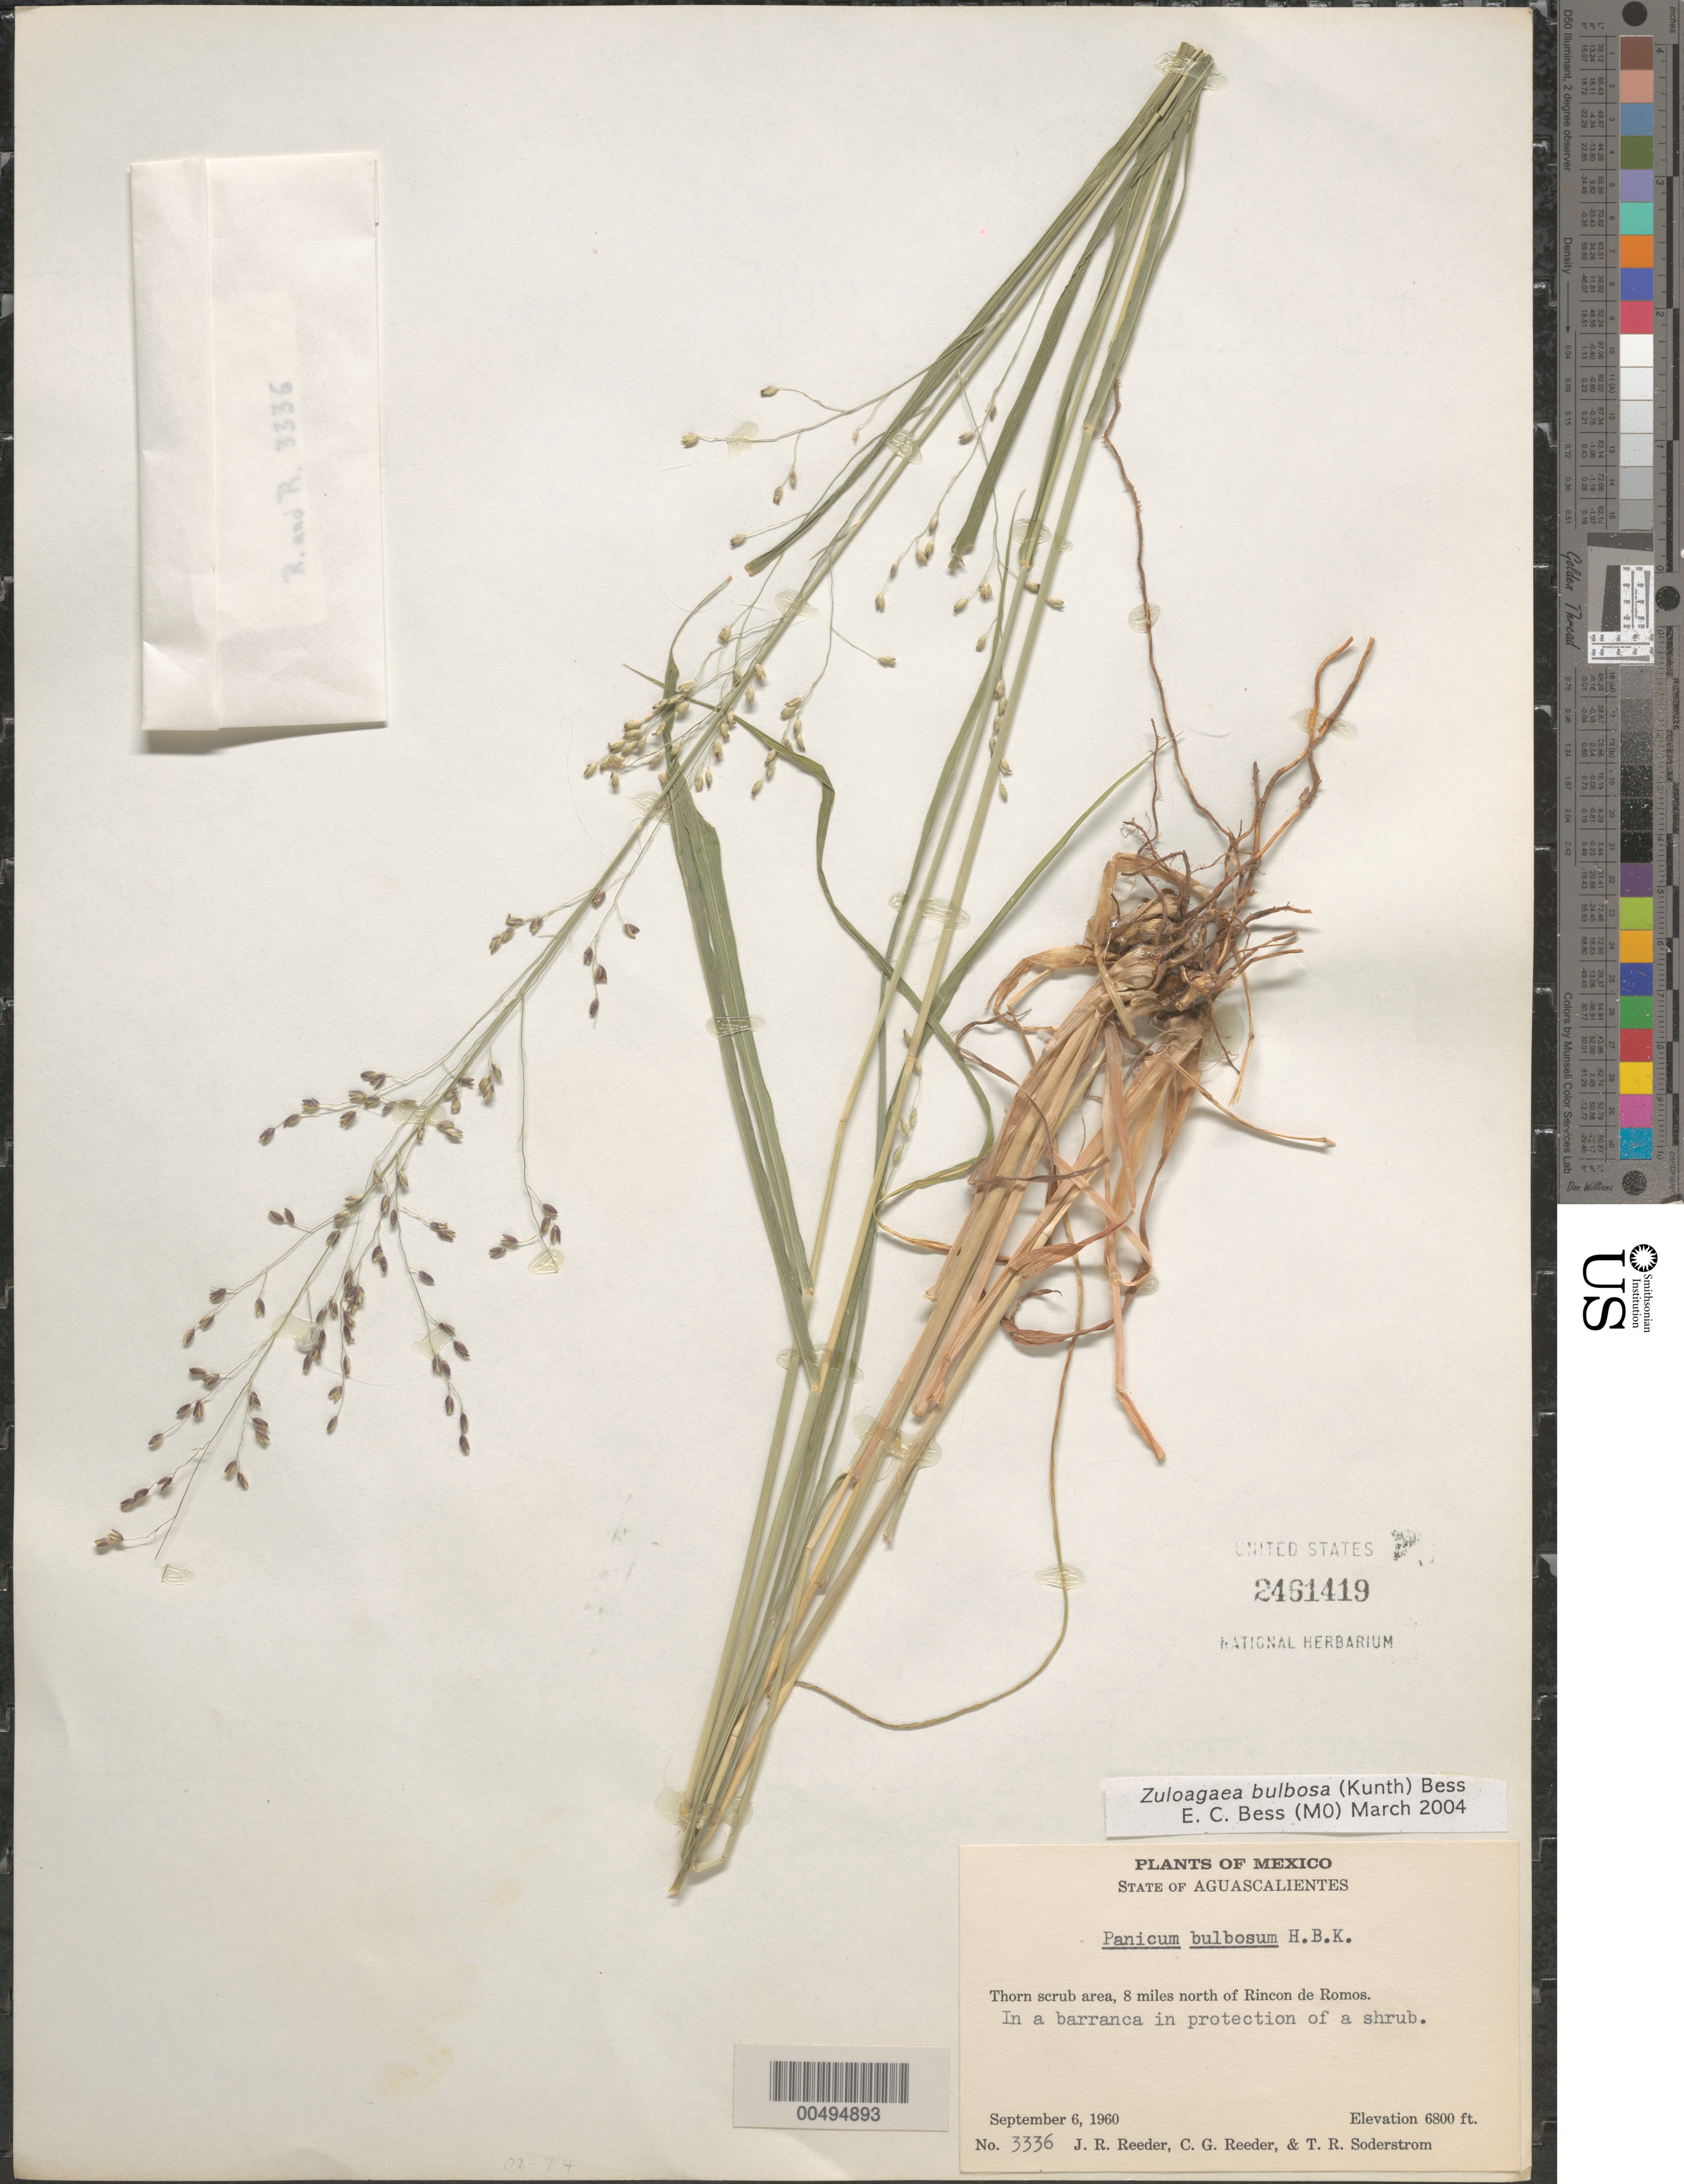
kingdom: Plantae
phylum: Tracheophyta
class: Liliopsida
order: Poales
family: Poaceae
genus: Panicum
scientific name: Panicum bulbosum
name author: Kunth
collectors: J. R. Reeder, C. G. Reeder & T. R. Soderstrom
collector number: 3336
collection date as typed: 6 Sep 1960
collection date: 1960-09-06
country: Mexico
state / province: Aguascalientes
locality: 8 mi N of Rincon de Romos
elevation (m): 2073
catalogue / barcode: US 2461419